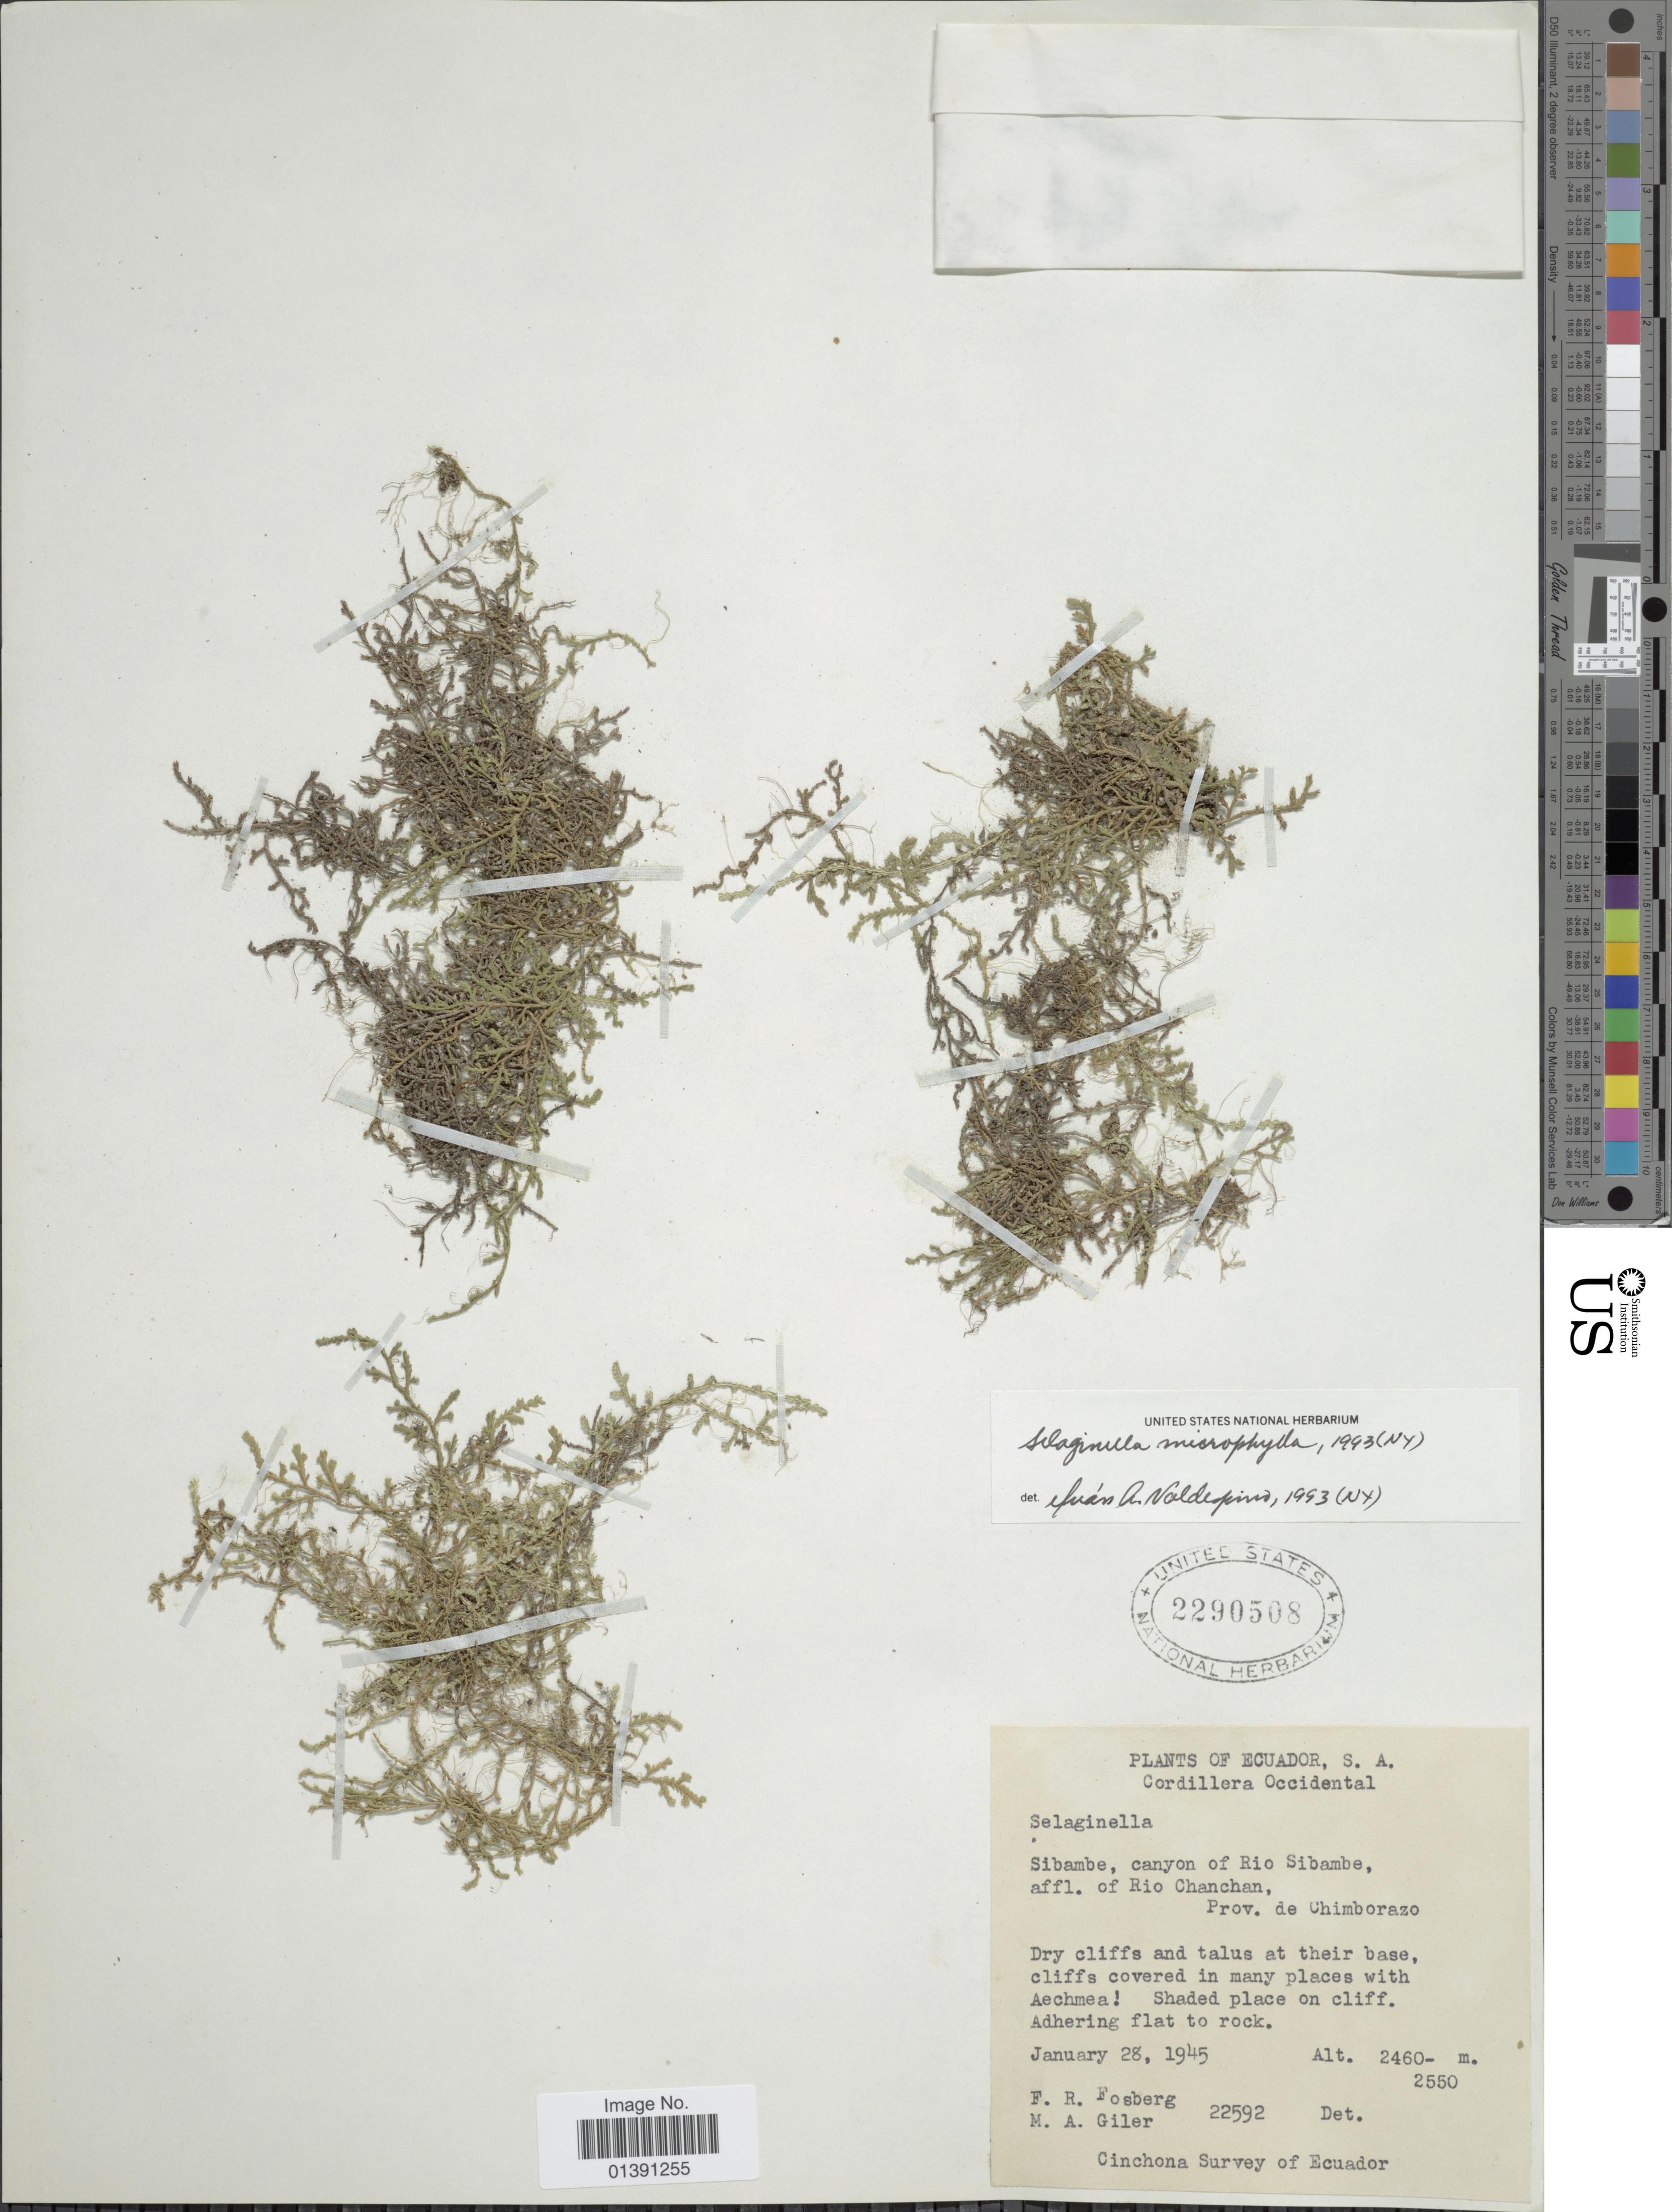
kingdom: Plantae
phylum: Tracheophyta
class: Lycopodiopsida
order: Selaginellales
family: Selaginellaceae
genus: Selaginella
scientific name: Selaginella microphylla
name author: (Kunth) Spring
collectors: F. R. Fosberg & M. Giler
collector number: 22592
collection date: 1945-01-28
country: Ecuador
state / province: Chimborazo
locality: Cordillera Occidental, Sibambe, canyon of Rio Sibambe, affl of Rio Chanchan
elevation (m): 2460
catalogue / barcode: US 2290508